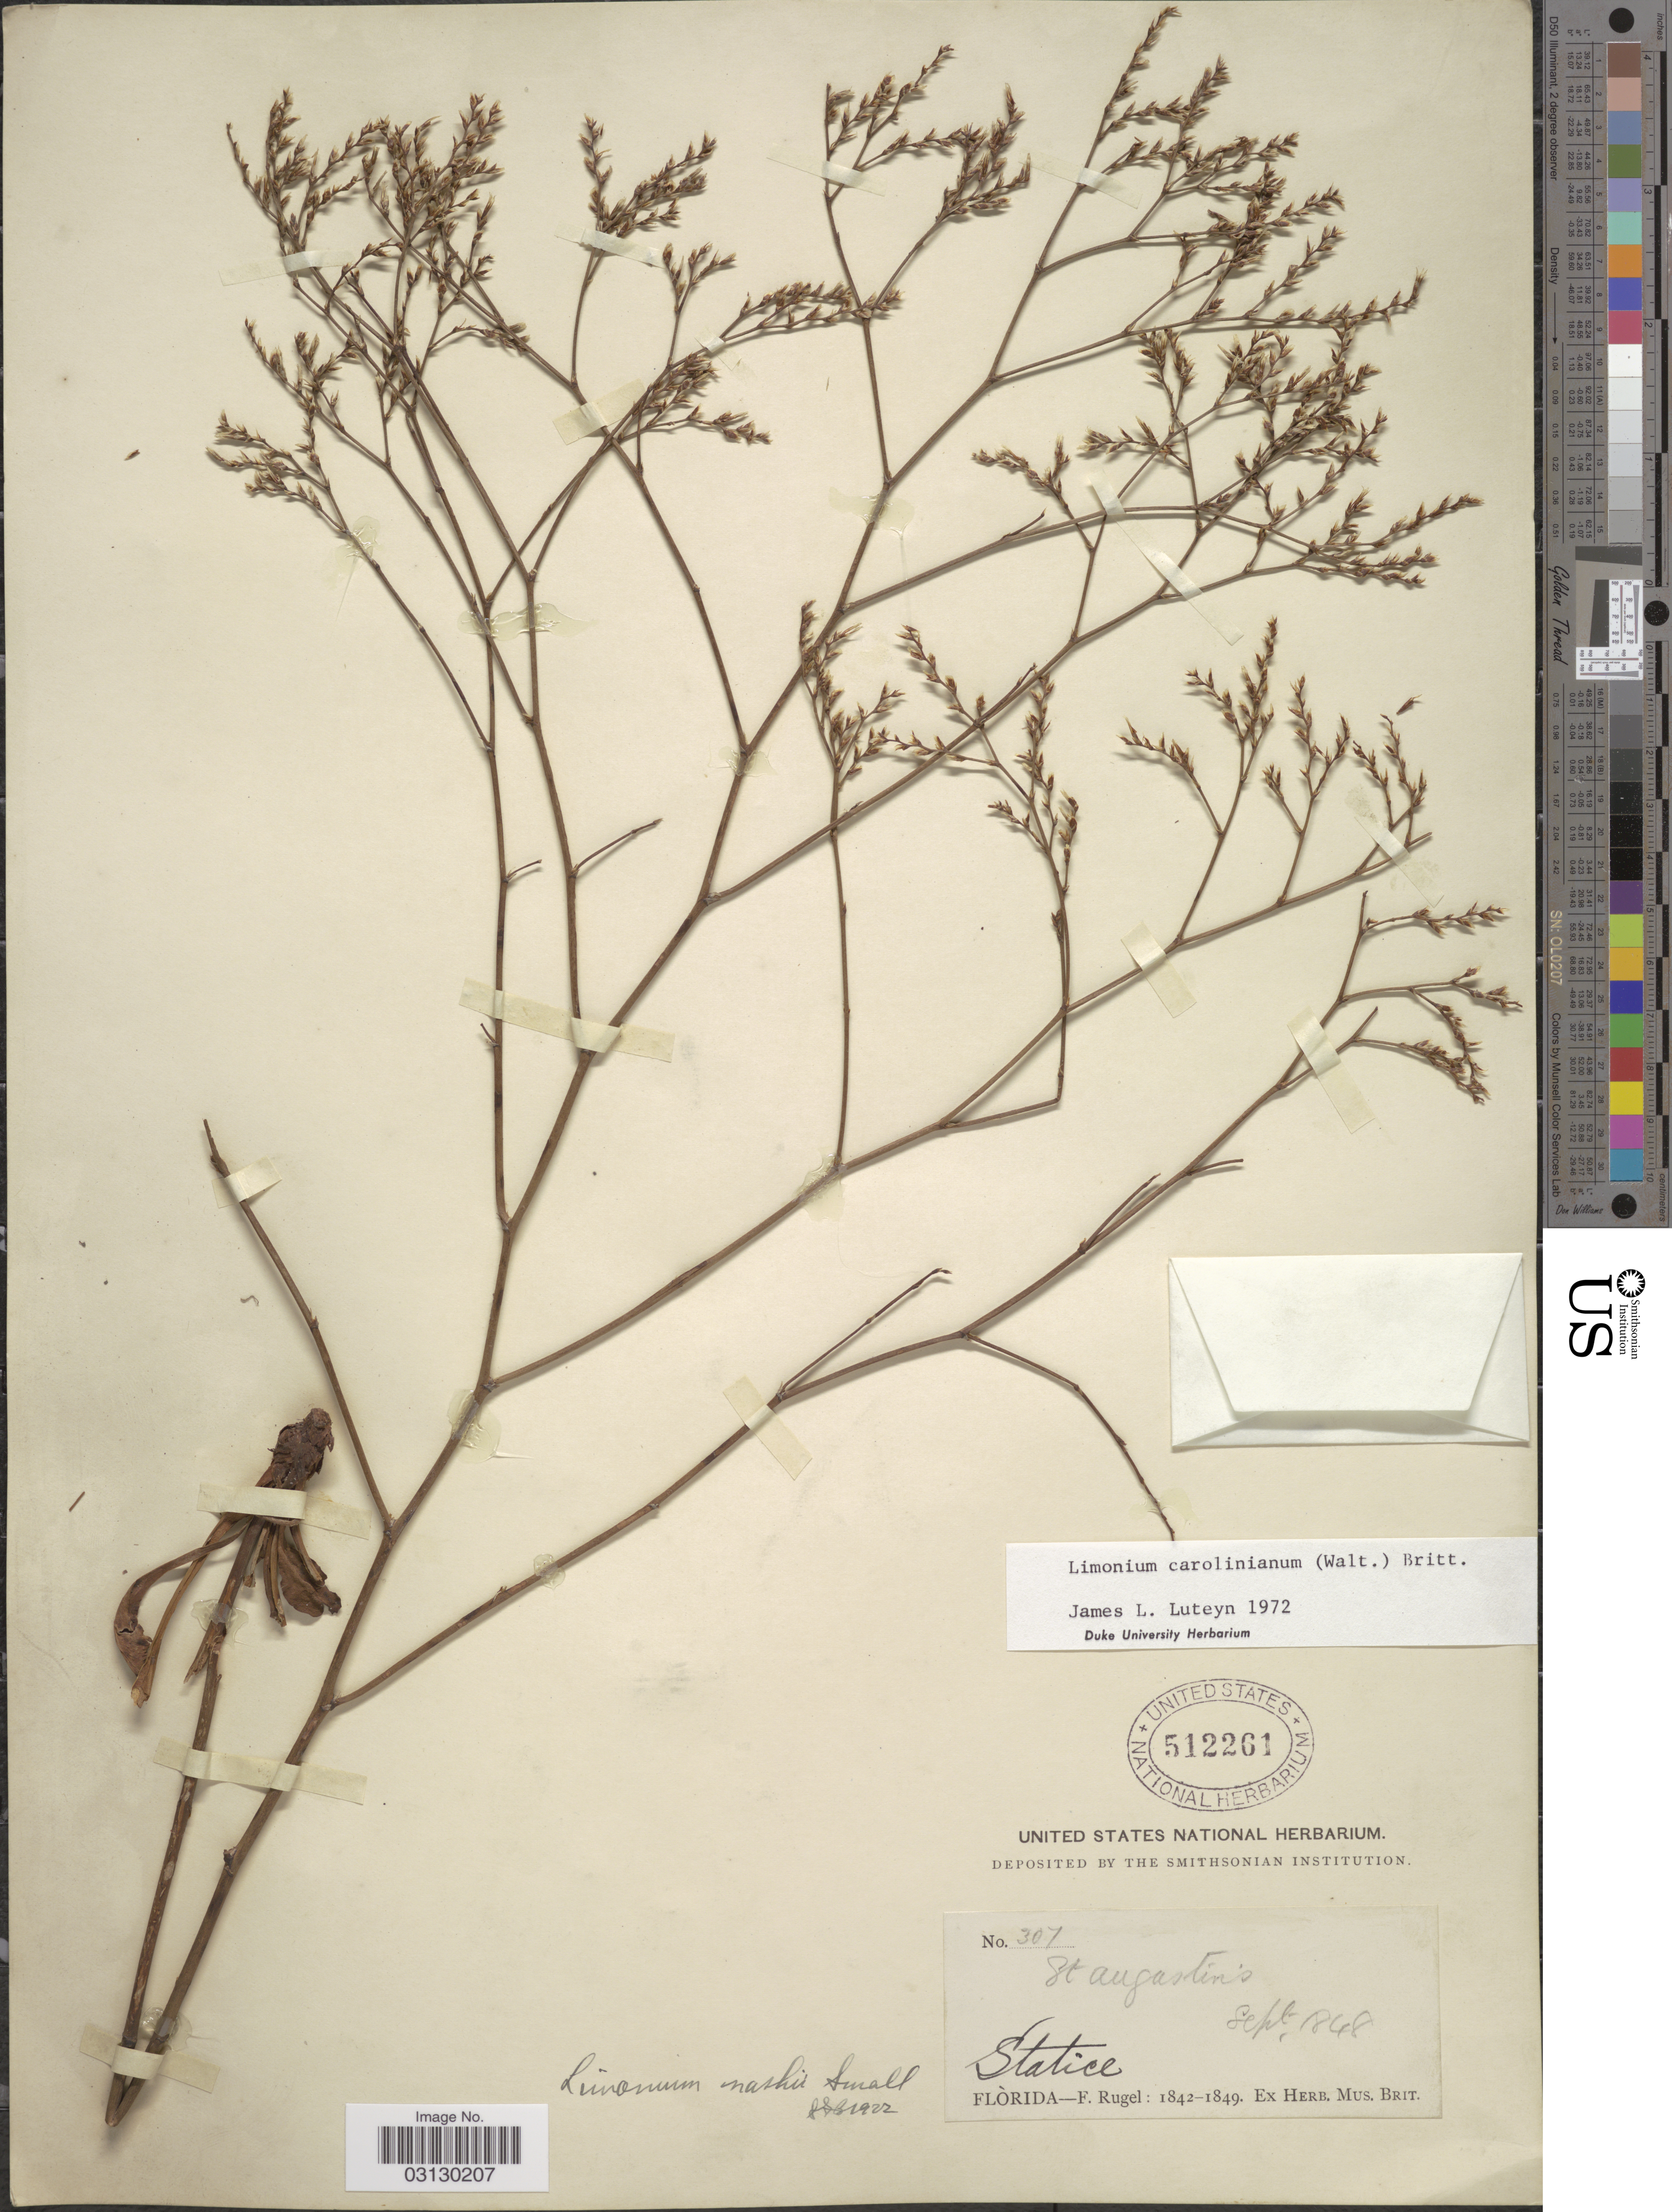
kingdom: Plantae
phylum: Tracheophyta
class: Magnoliopsida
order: Caryophyllales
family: Plumbaginaceae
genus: Limonium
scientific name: Limonium carolinianum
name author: (Walter) Britton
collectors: F. Rugel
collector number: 307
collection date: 1848-09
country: United States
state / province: Florida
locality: St. Augustin's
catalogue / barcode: US 512261